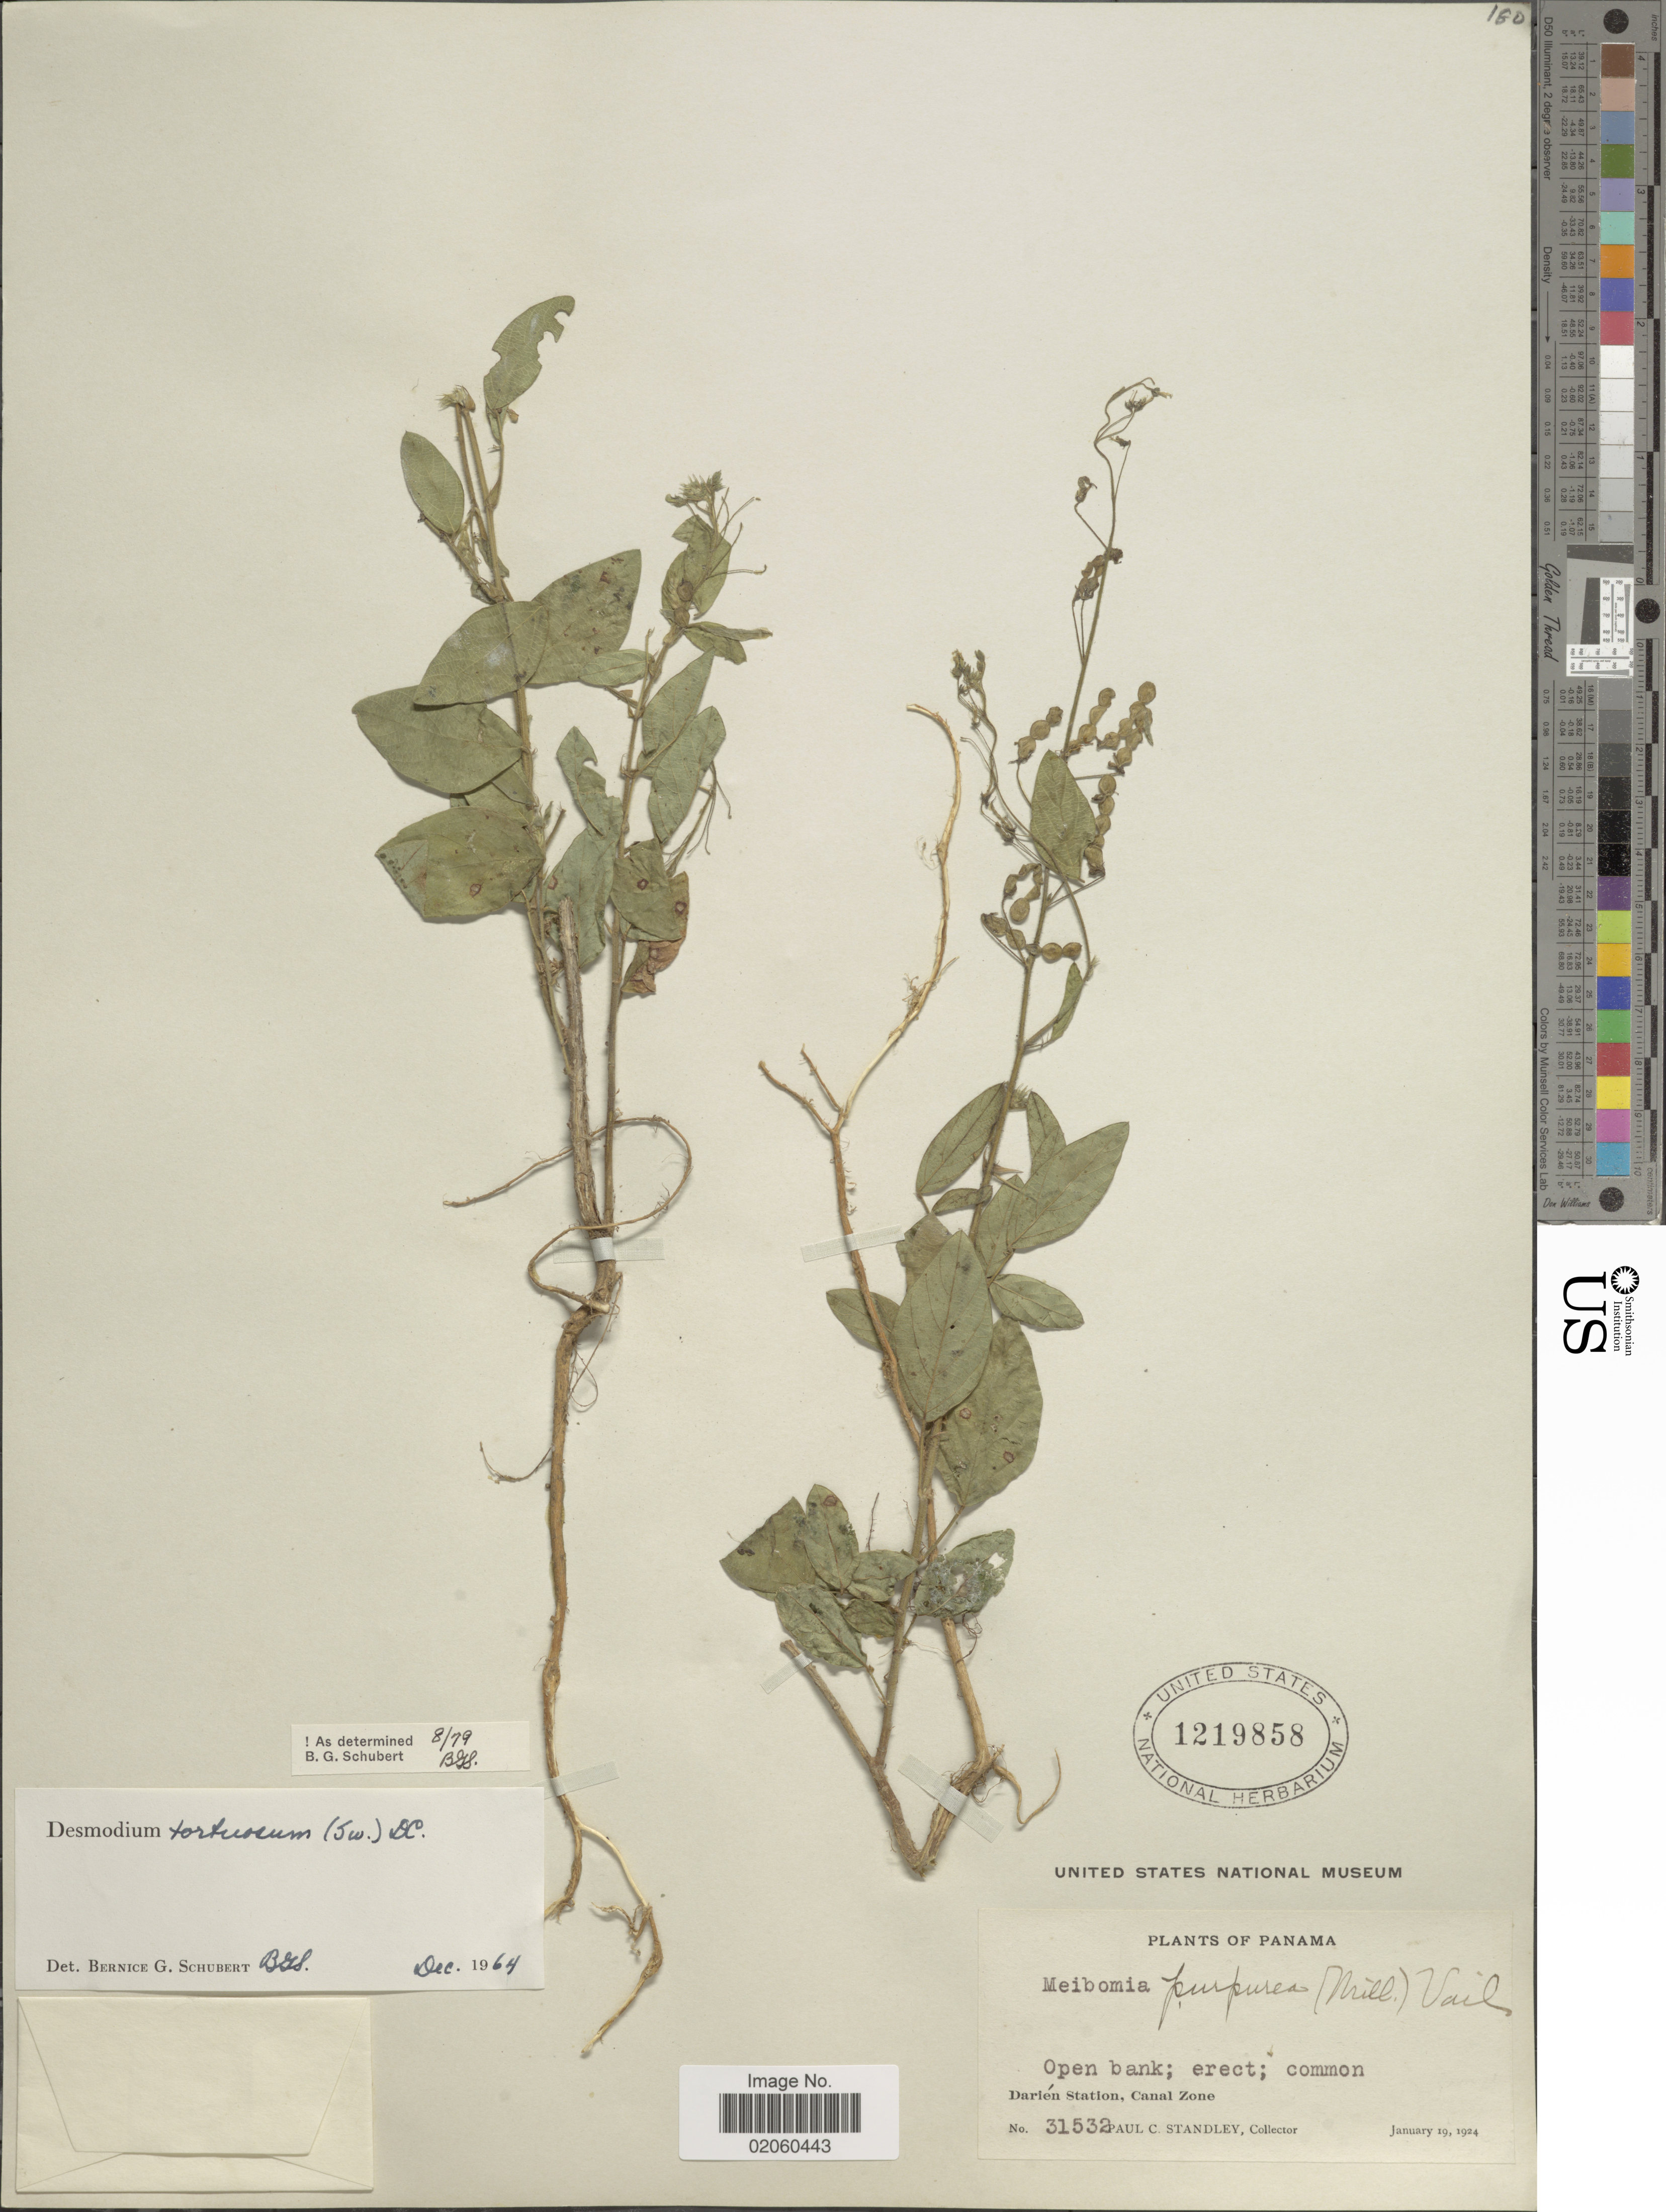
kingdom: Plantae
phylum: Tracheophyta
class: Magnoliopsida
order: Fabales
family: Fabaceae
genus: Desmodium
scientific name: Desmodium tortuosum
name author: (Sw.) DC.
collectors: P. C. Standley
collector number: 31532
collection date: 1924-01-19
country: Panama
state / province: Colón / Panamá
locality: Darien Station, Canal Zone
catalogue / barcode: US 1219858